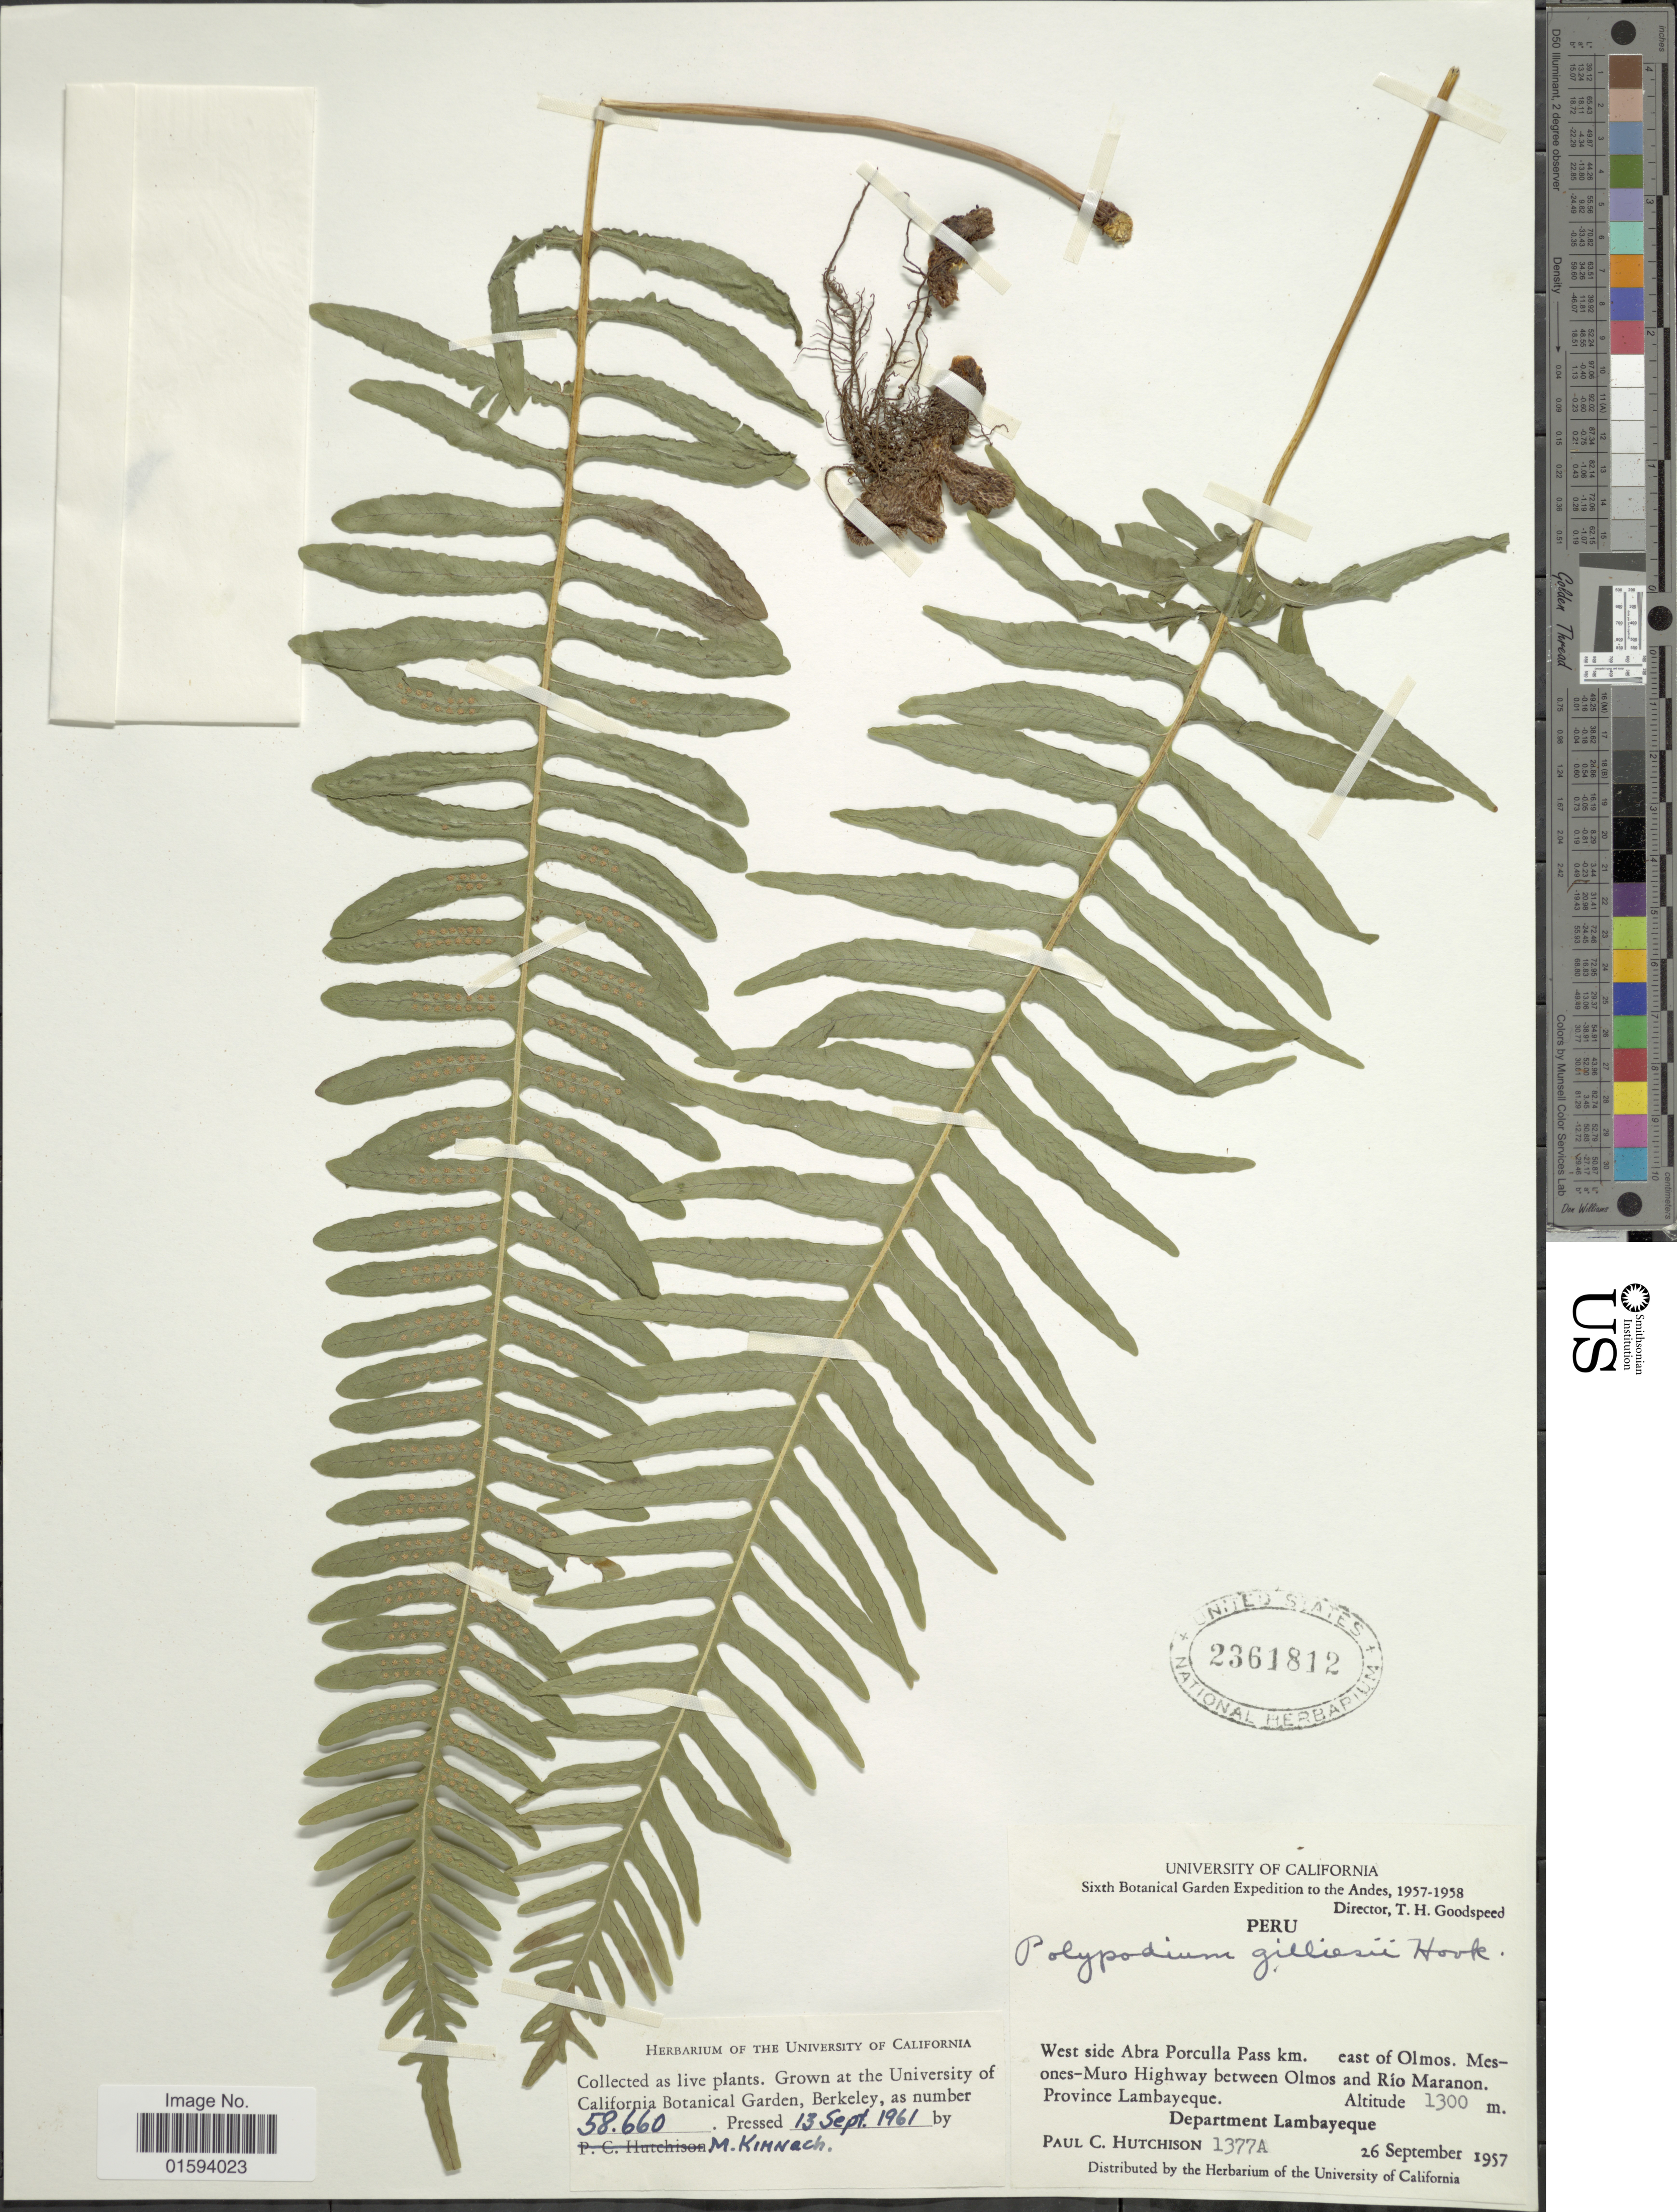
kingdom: Plantae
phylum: Tracheophyta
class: Polypodiopsida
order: Polypodiales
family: Polypodiaceae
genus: Polypodium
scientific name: Polypodium gilliesii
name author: C. Chr.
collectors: P. C. Hutchison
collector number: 1377A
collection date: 1957-09-26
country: Peru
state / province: Lambayeque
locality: West side Abra Porculla Pass km. east of Olmos. Mesones-muro Highway between Olmos and Rio Maranon. Province Lambayeque. Department Lambayeque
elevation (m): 1300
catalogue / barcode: US 2361812